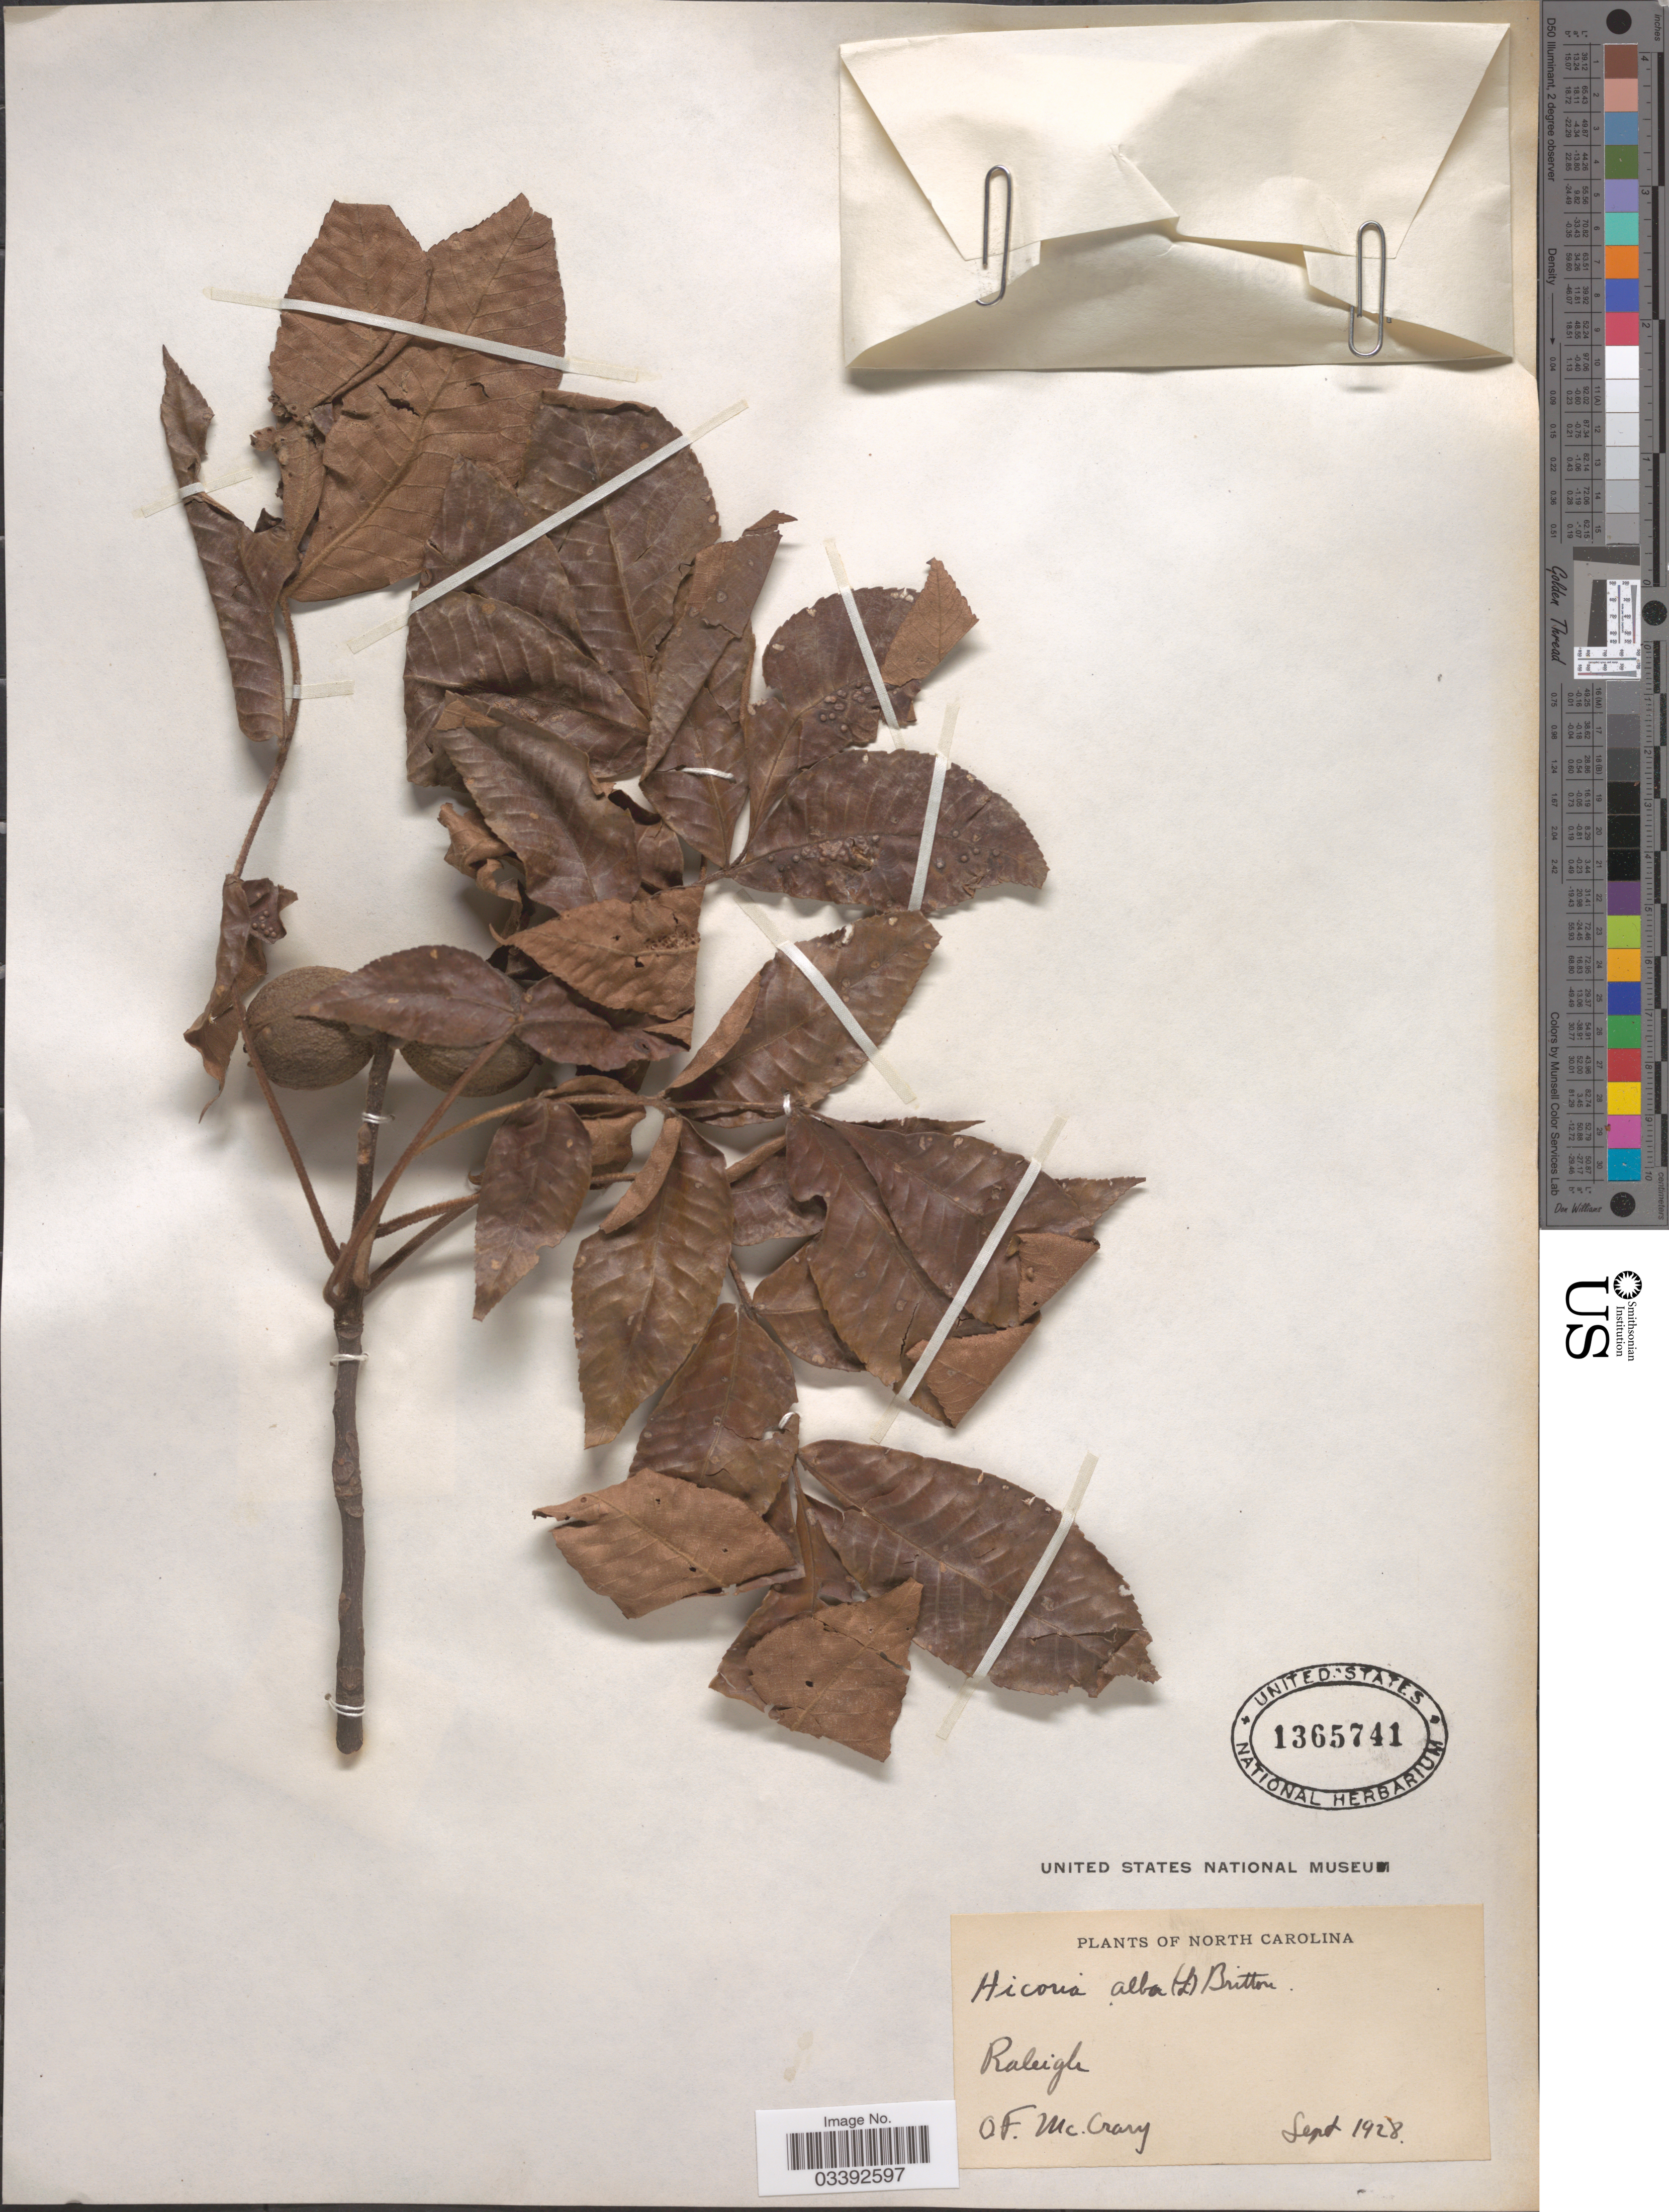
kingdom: Plantae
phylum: Tracheophyta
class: Magnoliopsida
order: Fagales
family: Juglandaceae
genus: Carya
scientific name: Carya tomentosa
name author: (Lam.) Nutt.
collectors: O. McCrary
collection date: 1928-09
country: United States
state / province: North Carolina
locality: Raleigh.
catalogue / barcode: US 1365741